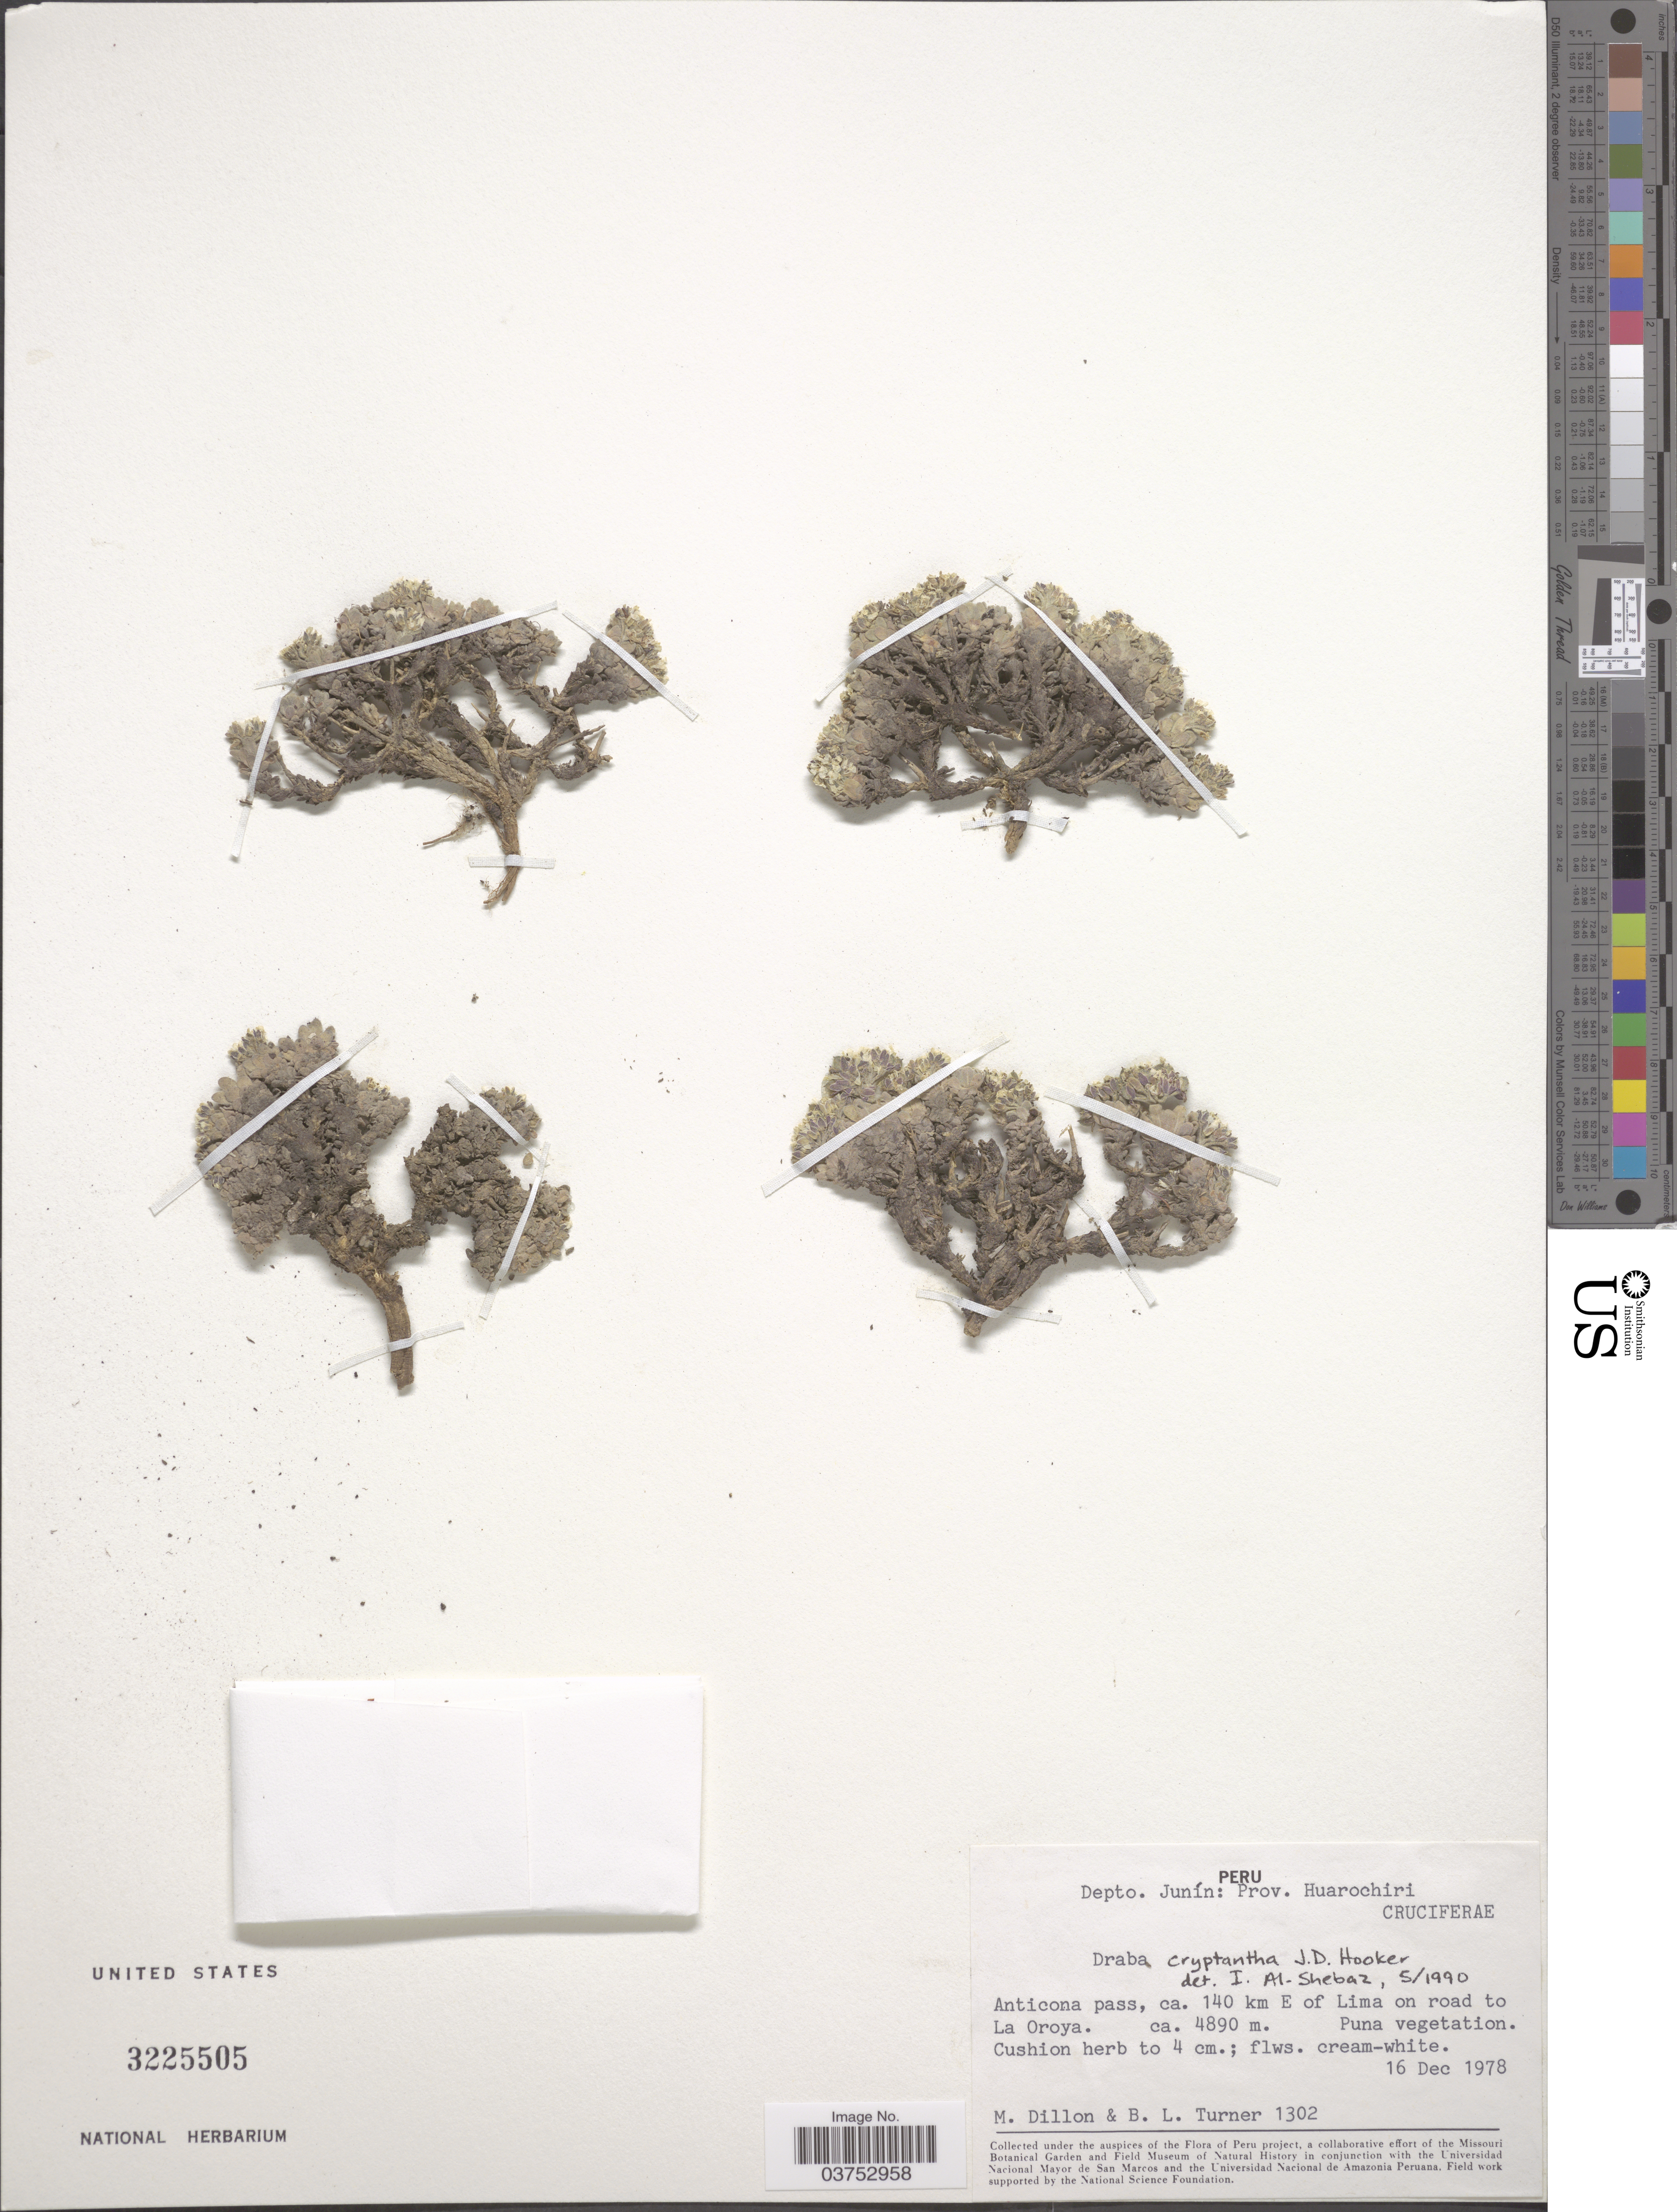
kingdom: Plantae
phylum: Tracheophyta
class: Magnoliopsida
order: Brassicales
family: Brassicaceae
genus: Draba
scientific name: Draba cryptantha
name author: Hook. f.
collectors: M. O. Dillon & B. L. Turner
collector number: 1302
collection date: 1978-12-16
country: Peru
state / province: Junín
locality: Depto. Junín: Prov. Huarochiri. Anticona pass, ca. 140 km E of Lima on road to La Oroya.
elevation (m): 4890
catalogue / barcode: US 3225505